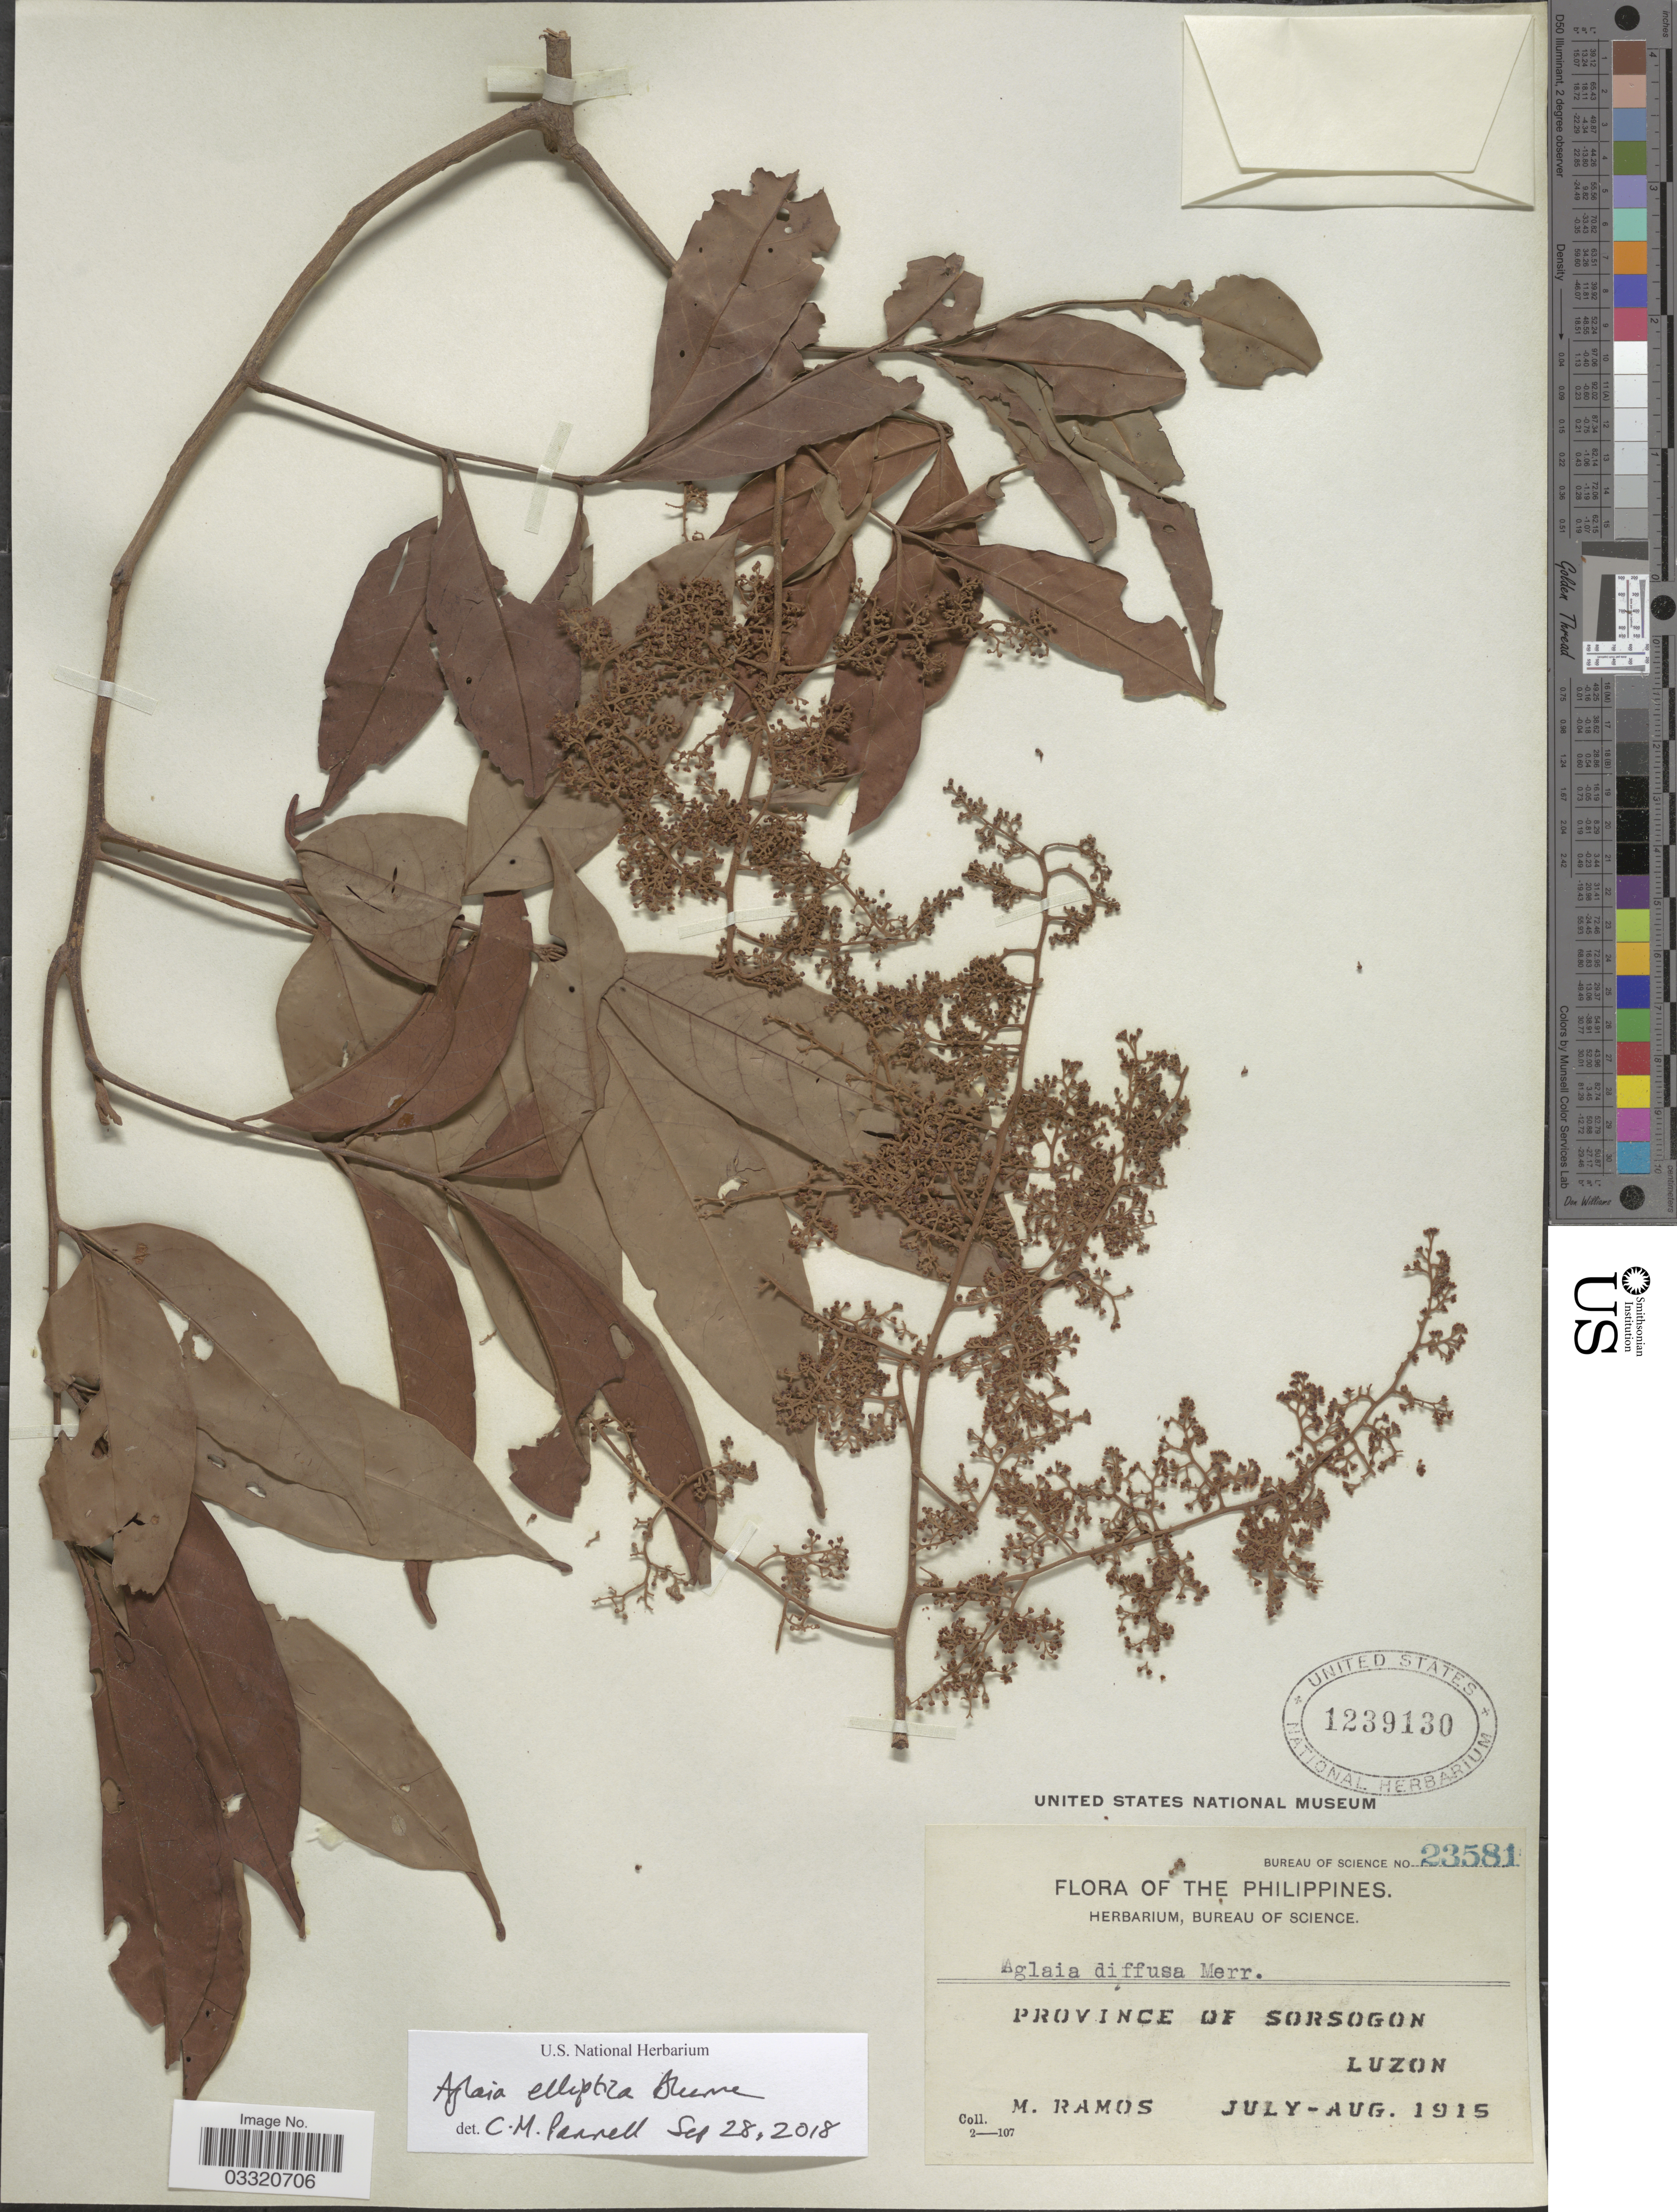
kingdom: Plantae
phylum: Tracheophyta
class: Magnoliopsida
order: Sapindales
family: Meliaceae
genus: Aglaia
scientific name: Aglaia elliptica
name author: Blume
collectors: M. Ramos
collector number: Bureau of Science 23581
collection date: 1915-07/1915-08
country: Philippines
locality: Province of Sorsogon, Luzon.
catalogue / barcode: US 1239130